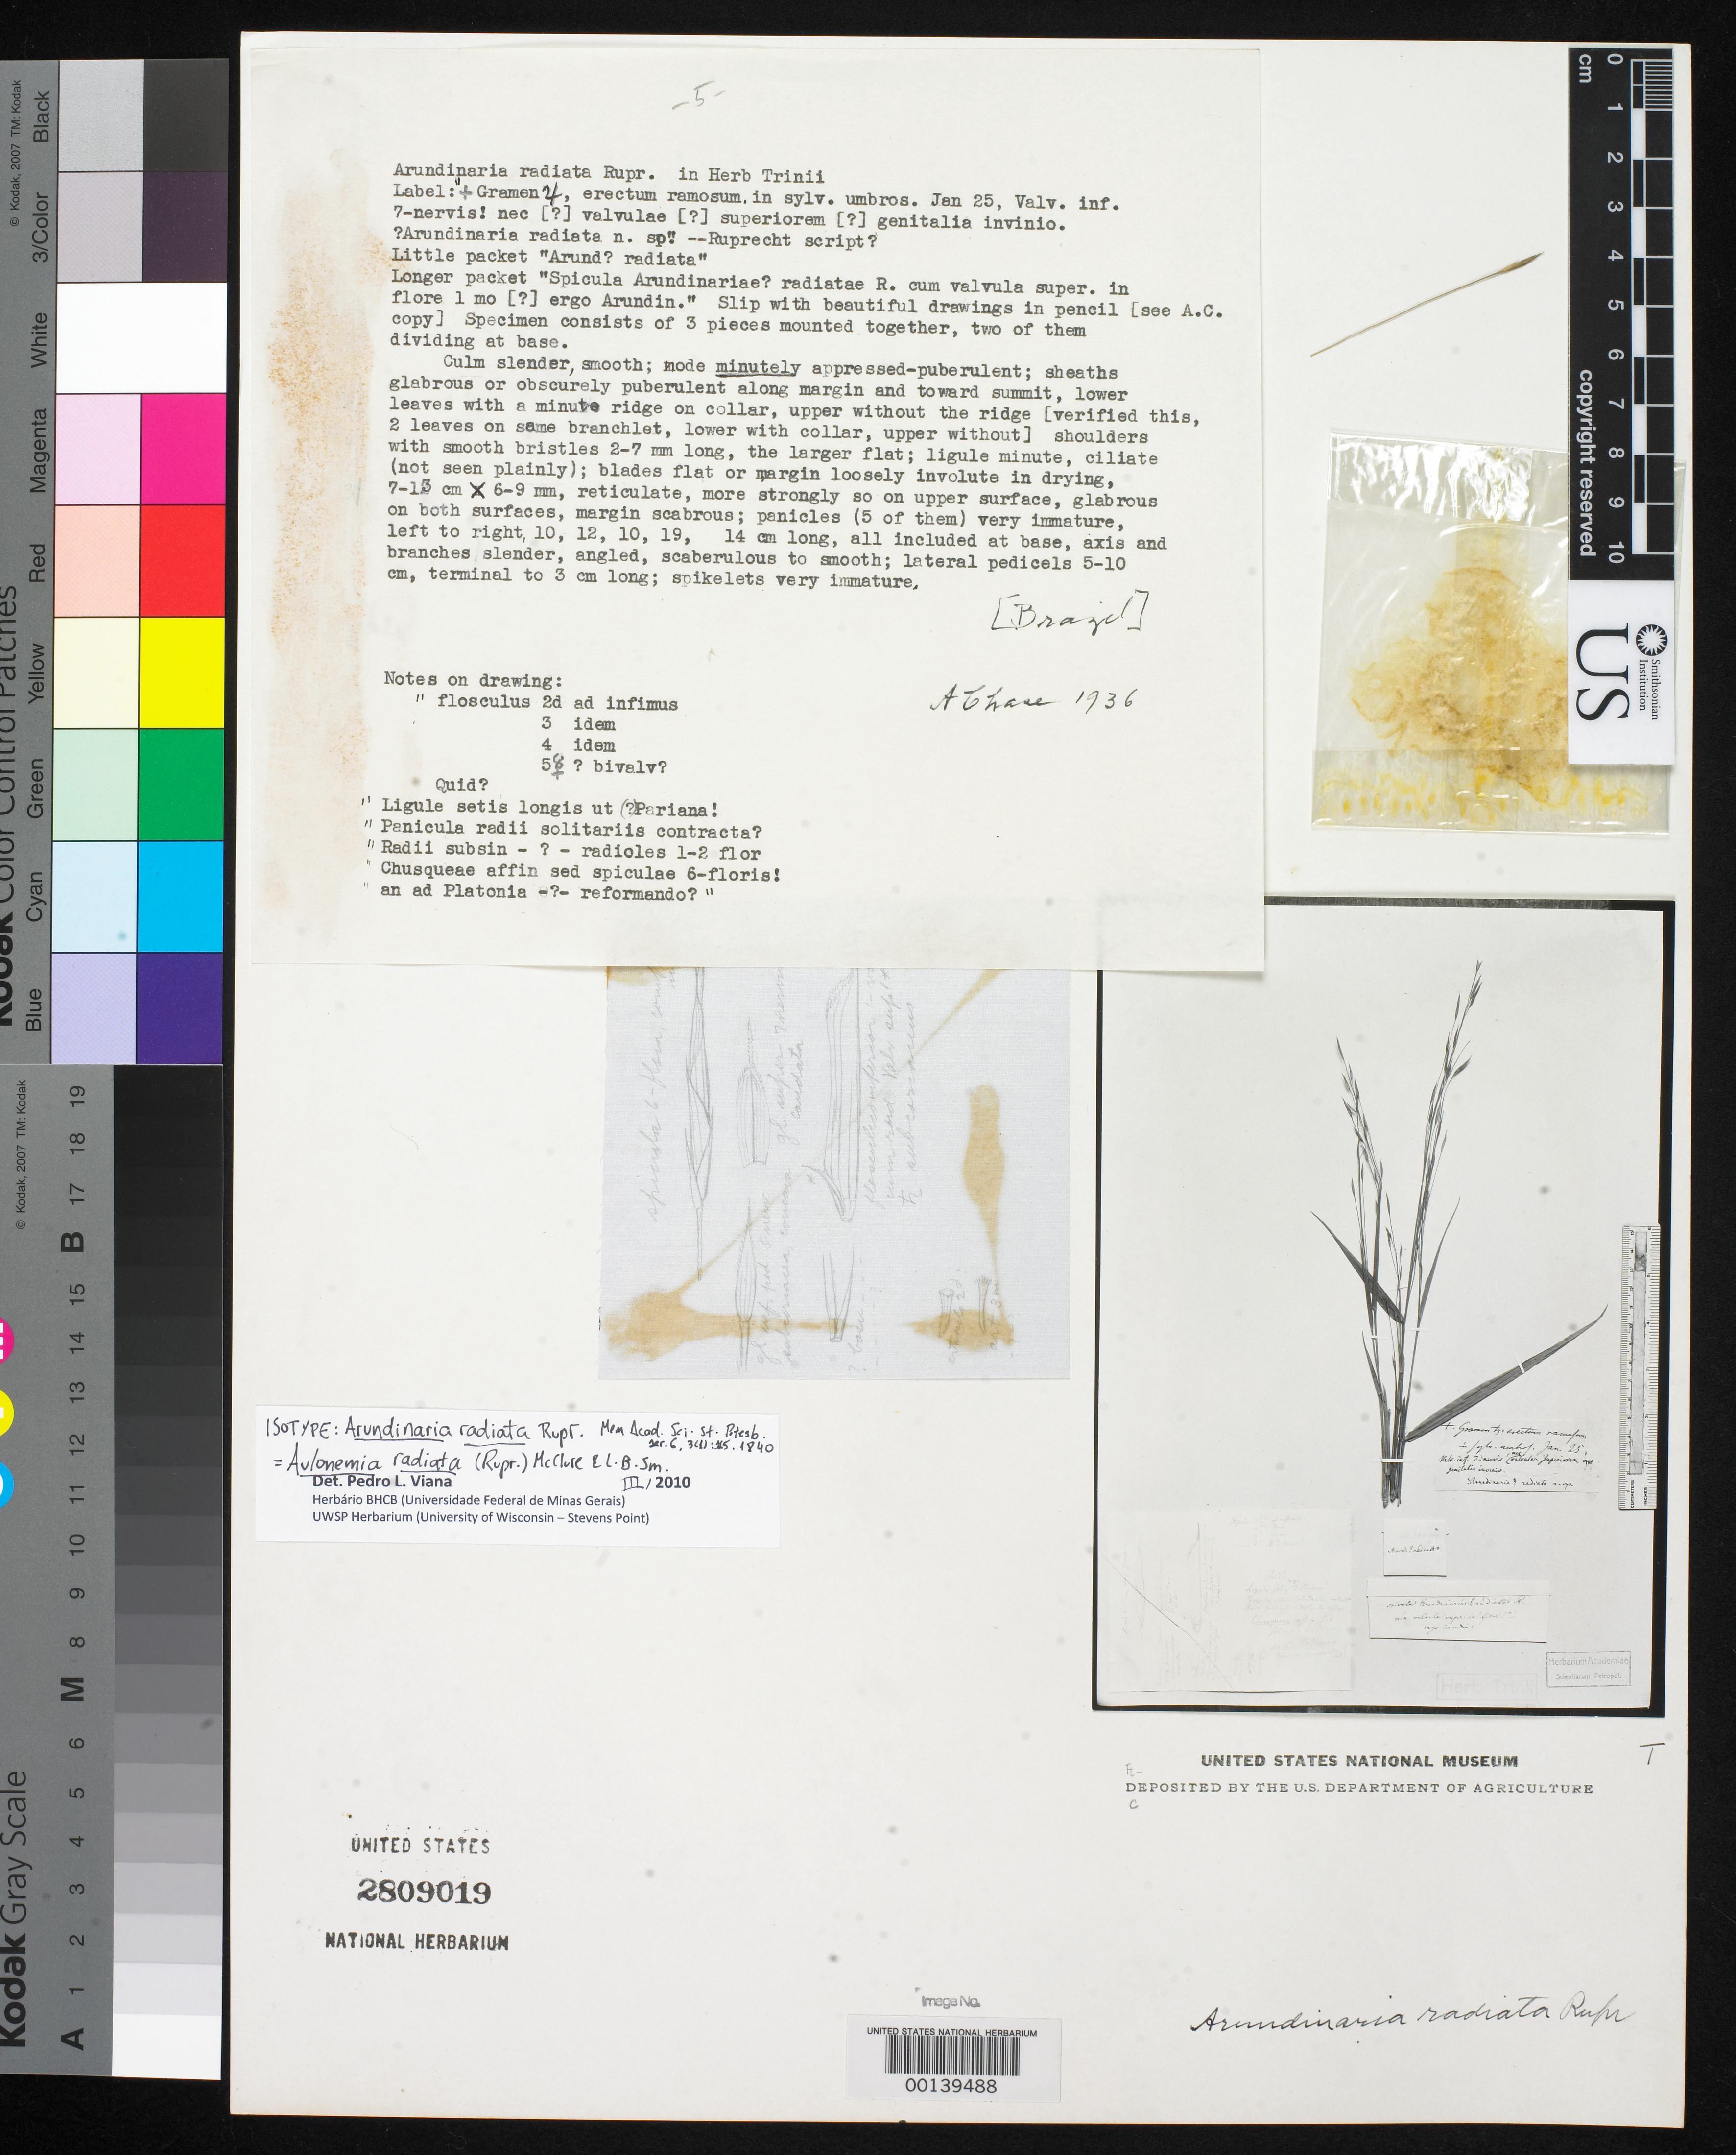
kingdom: Plantae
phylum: Tracheophyta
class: Liliopsida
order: Poales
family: Poaceae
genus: Arundinaria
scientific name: Arundinaria radiata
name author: Rupr.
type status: Isotype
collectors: L. Riedel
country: Brazil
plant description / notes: Also published in Mem. Acad. Imp. Sci. Saint-Petersbourg, Ser. 6, Sci. Math., Seconde Pt. Sci. Nat. 3(1):115 (1840).; Fragmentary material of type specimen ex herb. Trinius.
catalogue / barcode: US 280919